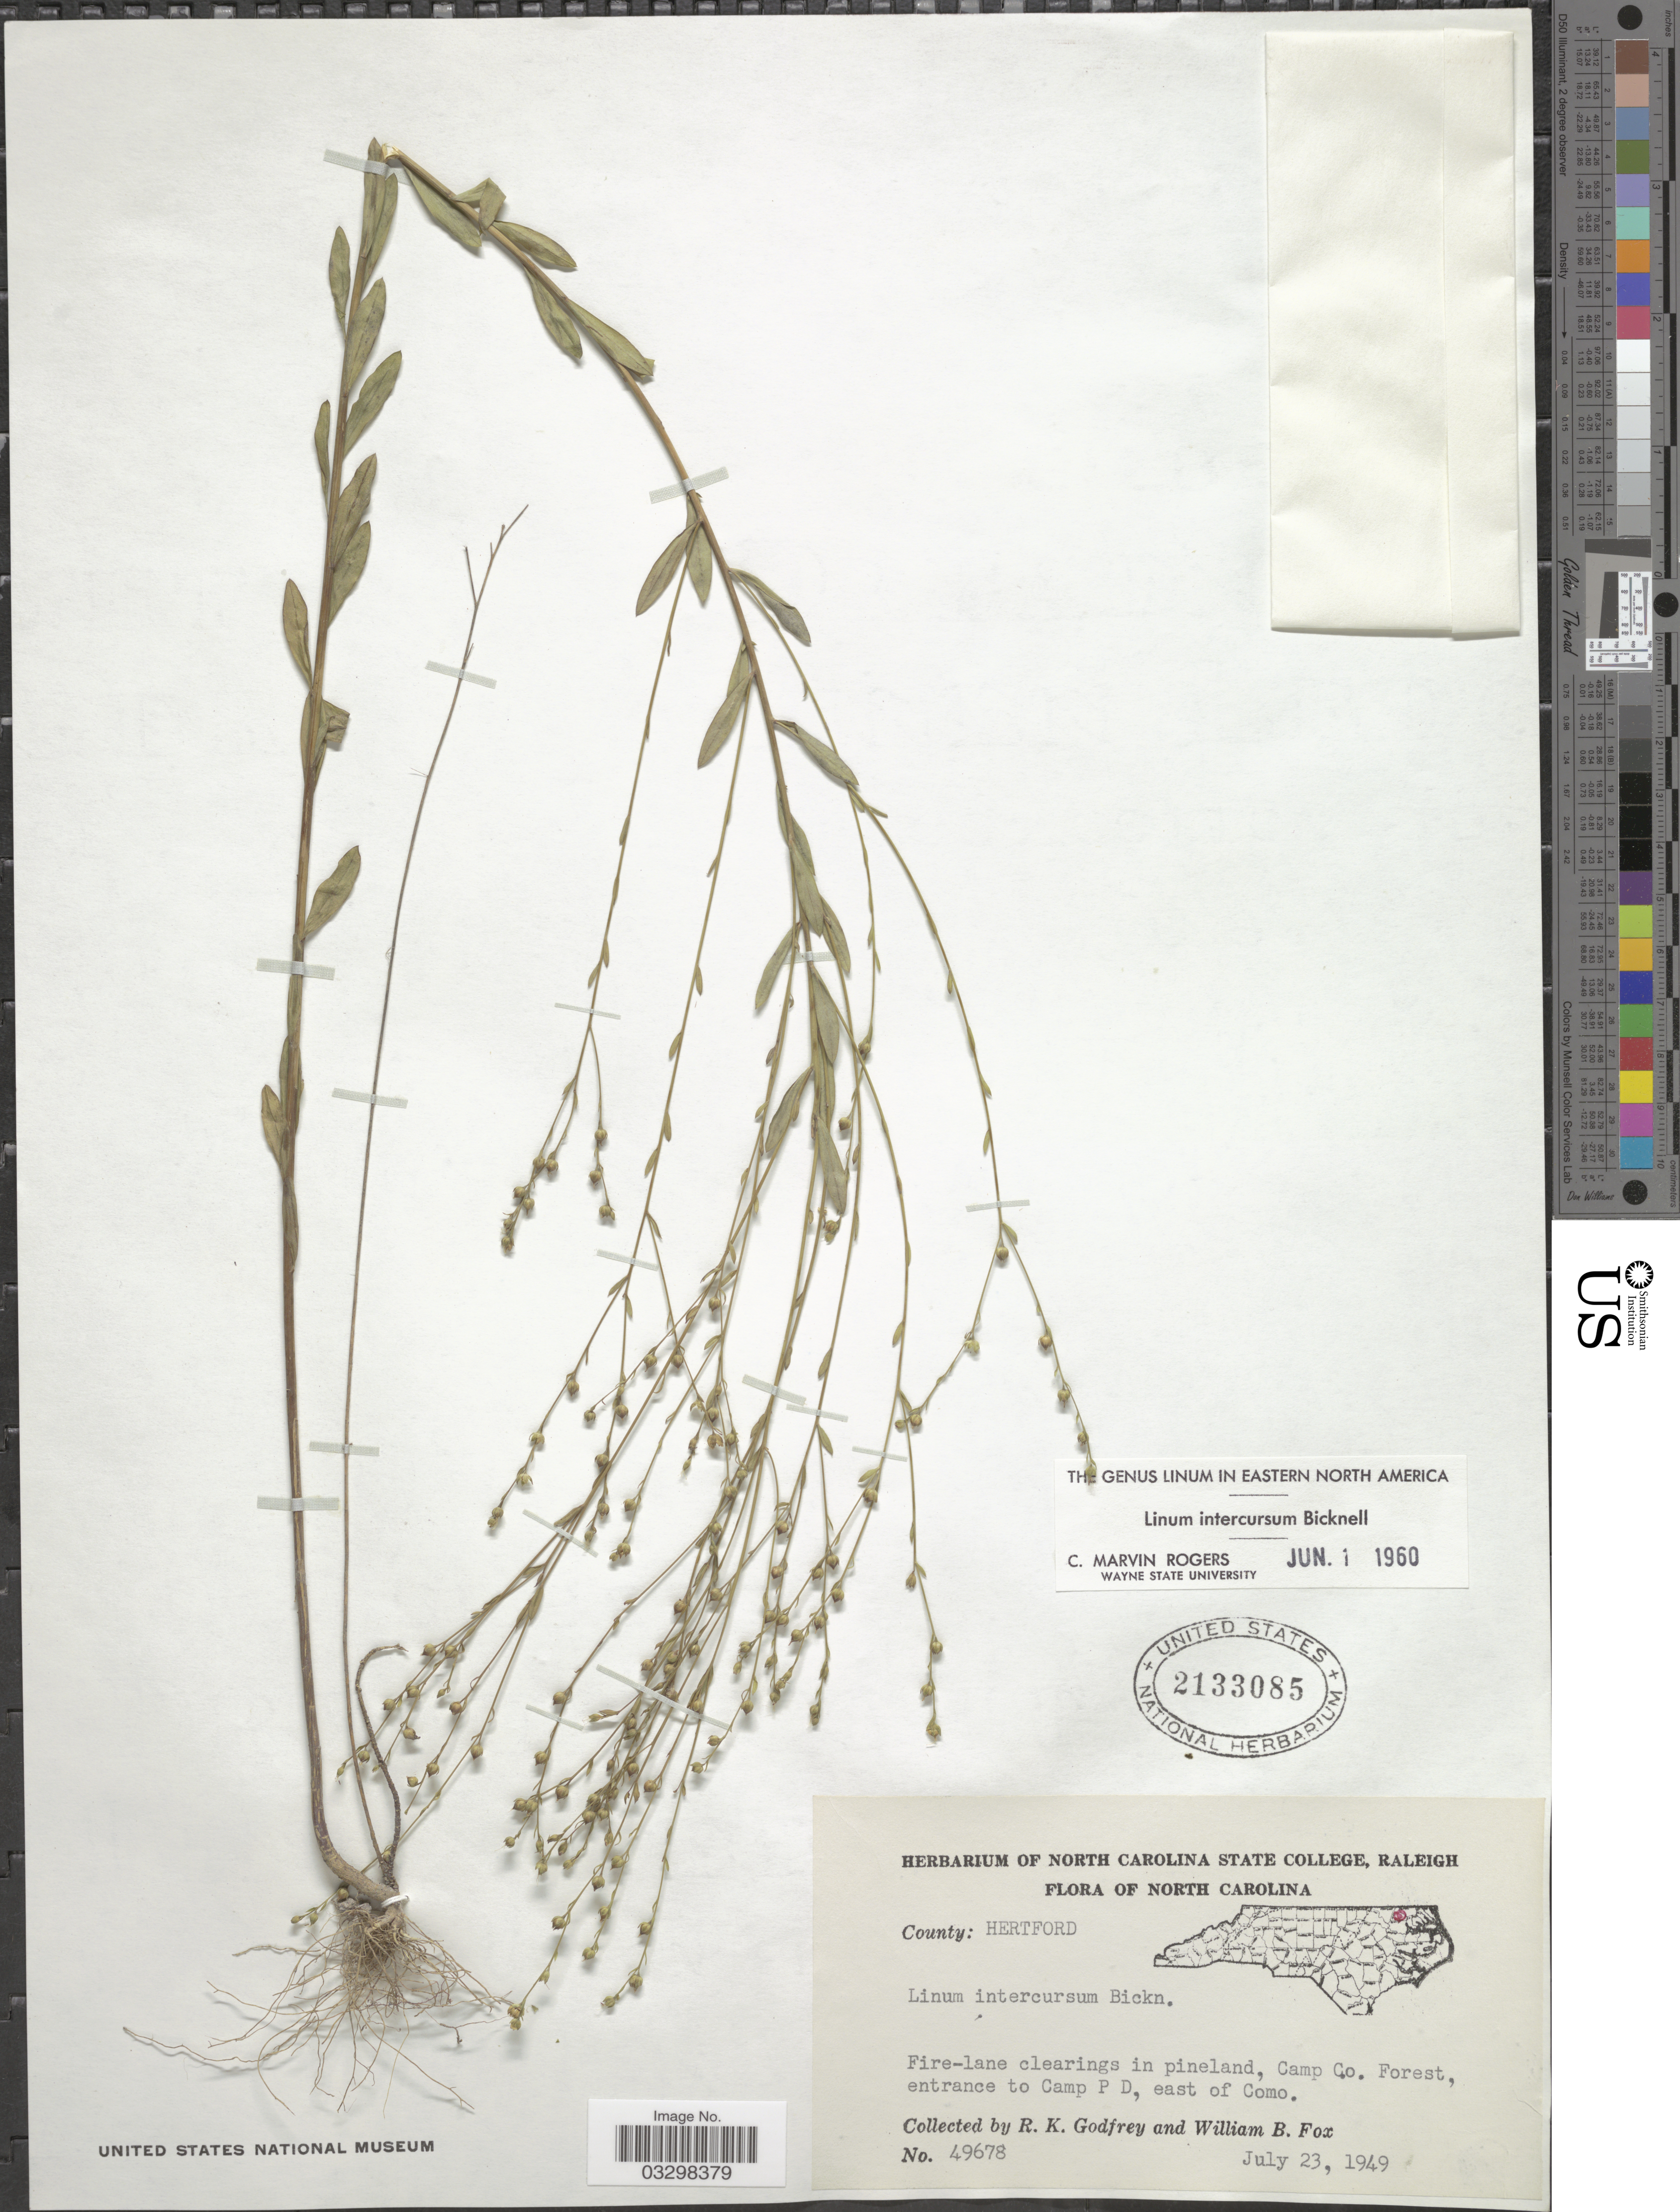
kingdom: Plantae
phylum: Tracheophyta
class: Magnoliopsida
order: Malpighiales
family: Linaceae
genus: Linum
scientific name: Linum intercursum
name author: E.P. Bicknell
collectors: R. K. Godfrey & W. B. Fox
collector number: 49678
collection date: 1949-07-23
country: United States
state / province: North Carolina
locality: County: Herthford. Fire-lane clearings in pineland, Camp Co. Forest, entrance to Camp P D, east of Como.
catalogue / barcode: US 2133085